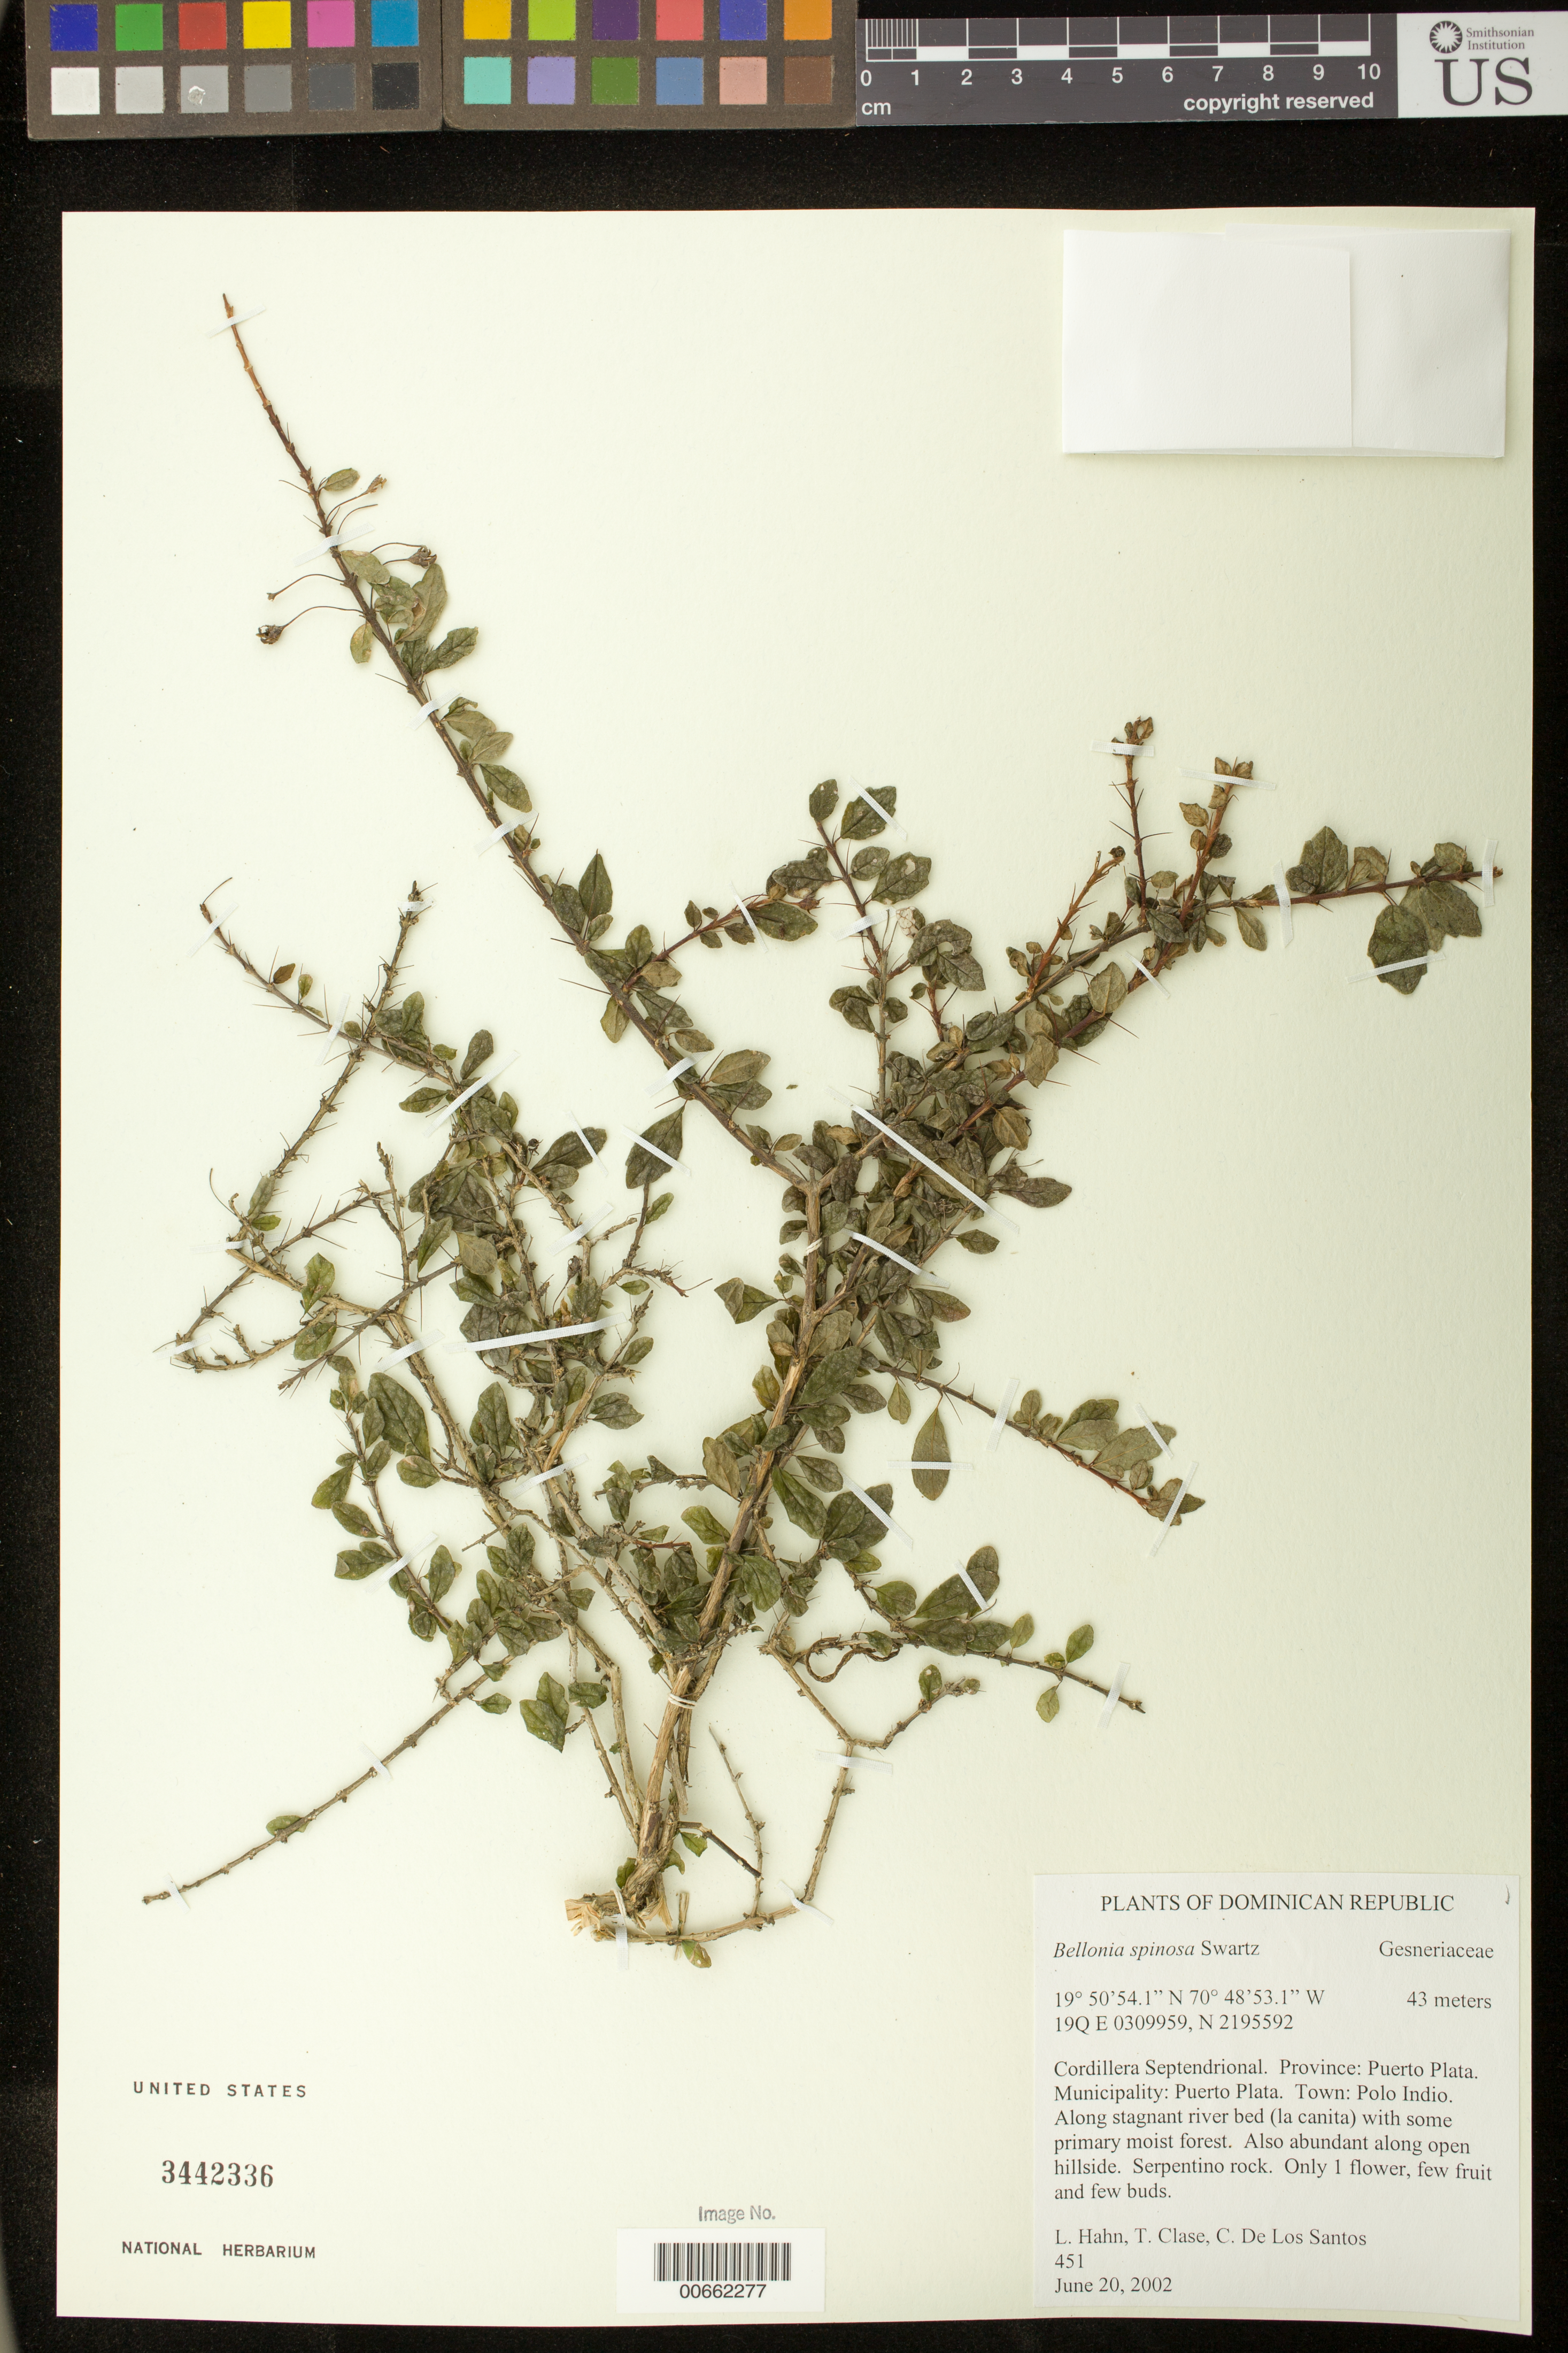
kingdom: Plantae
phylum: Tracheophyta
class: Magnoliopsida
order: Lamiales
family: Gesneriaceae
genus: Bellonia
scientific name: Bellonia spinosa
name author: Sw.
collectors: L. Hahn, T. Clase & C. De Los Santos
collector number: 451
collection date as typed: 20 Jun 2002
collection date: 2002-06-20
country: Dominican Republic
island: Hispaniola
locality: Cordillera Septentrional. Province: Puerto Plata. Municipality: Puerto Plata. Town: Polo Idio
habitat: Along stagnant river bed (la canita) with some primary moist forest. Also abundant along open hillside. Serpentino rock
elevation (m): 43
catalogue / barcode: US 3442336